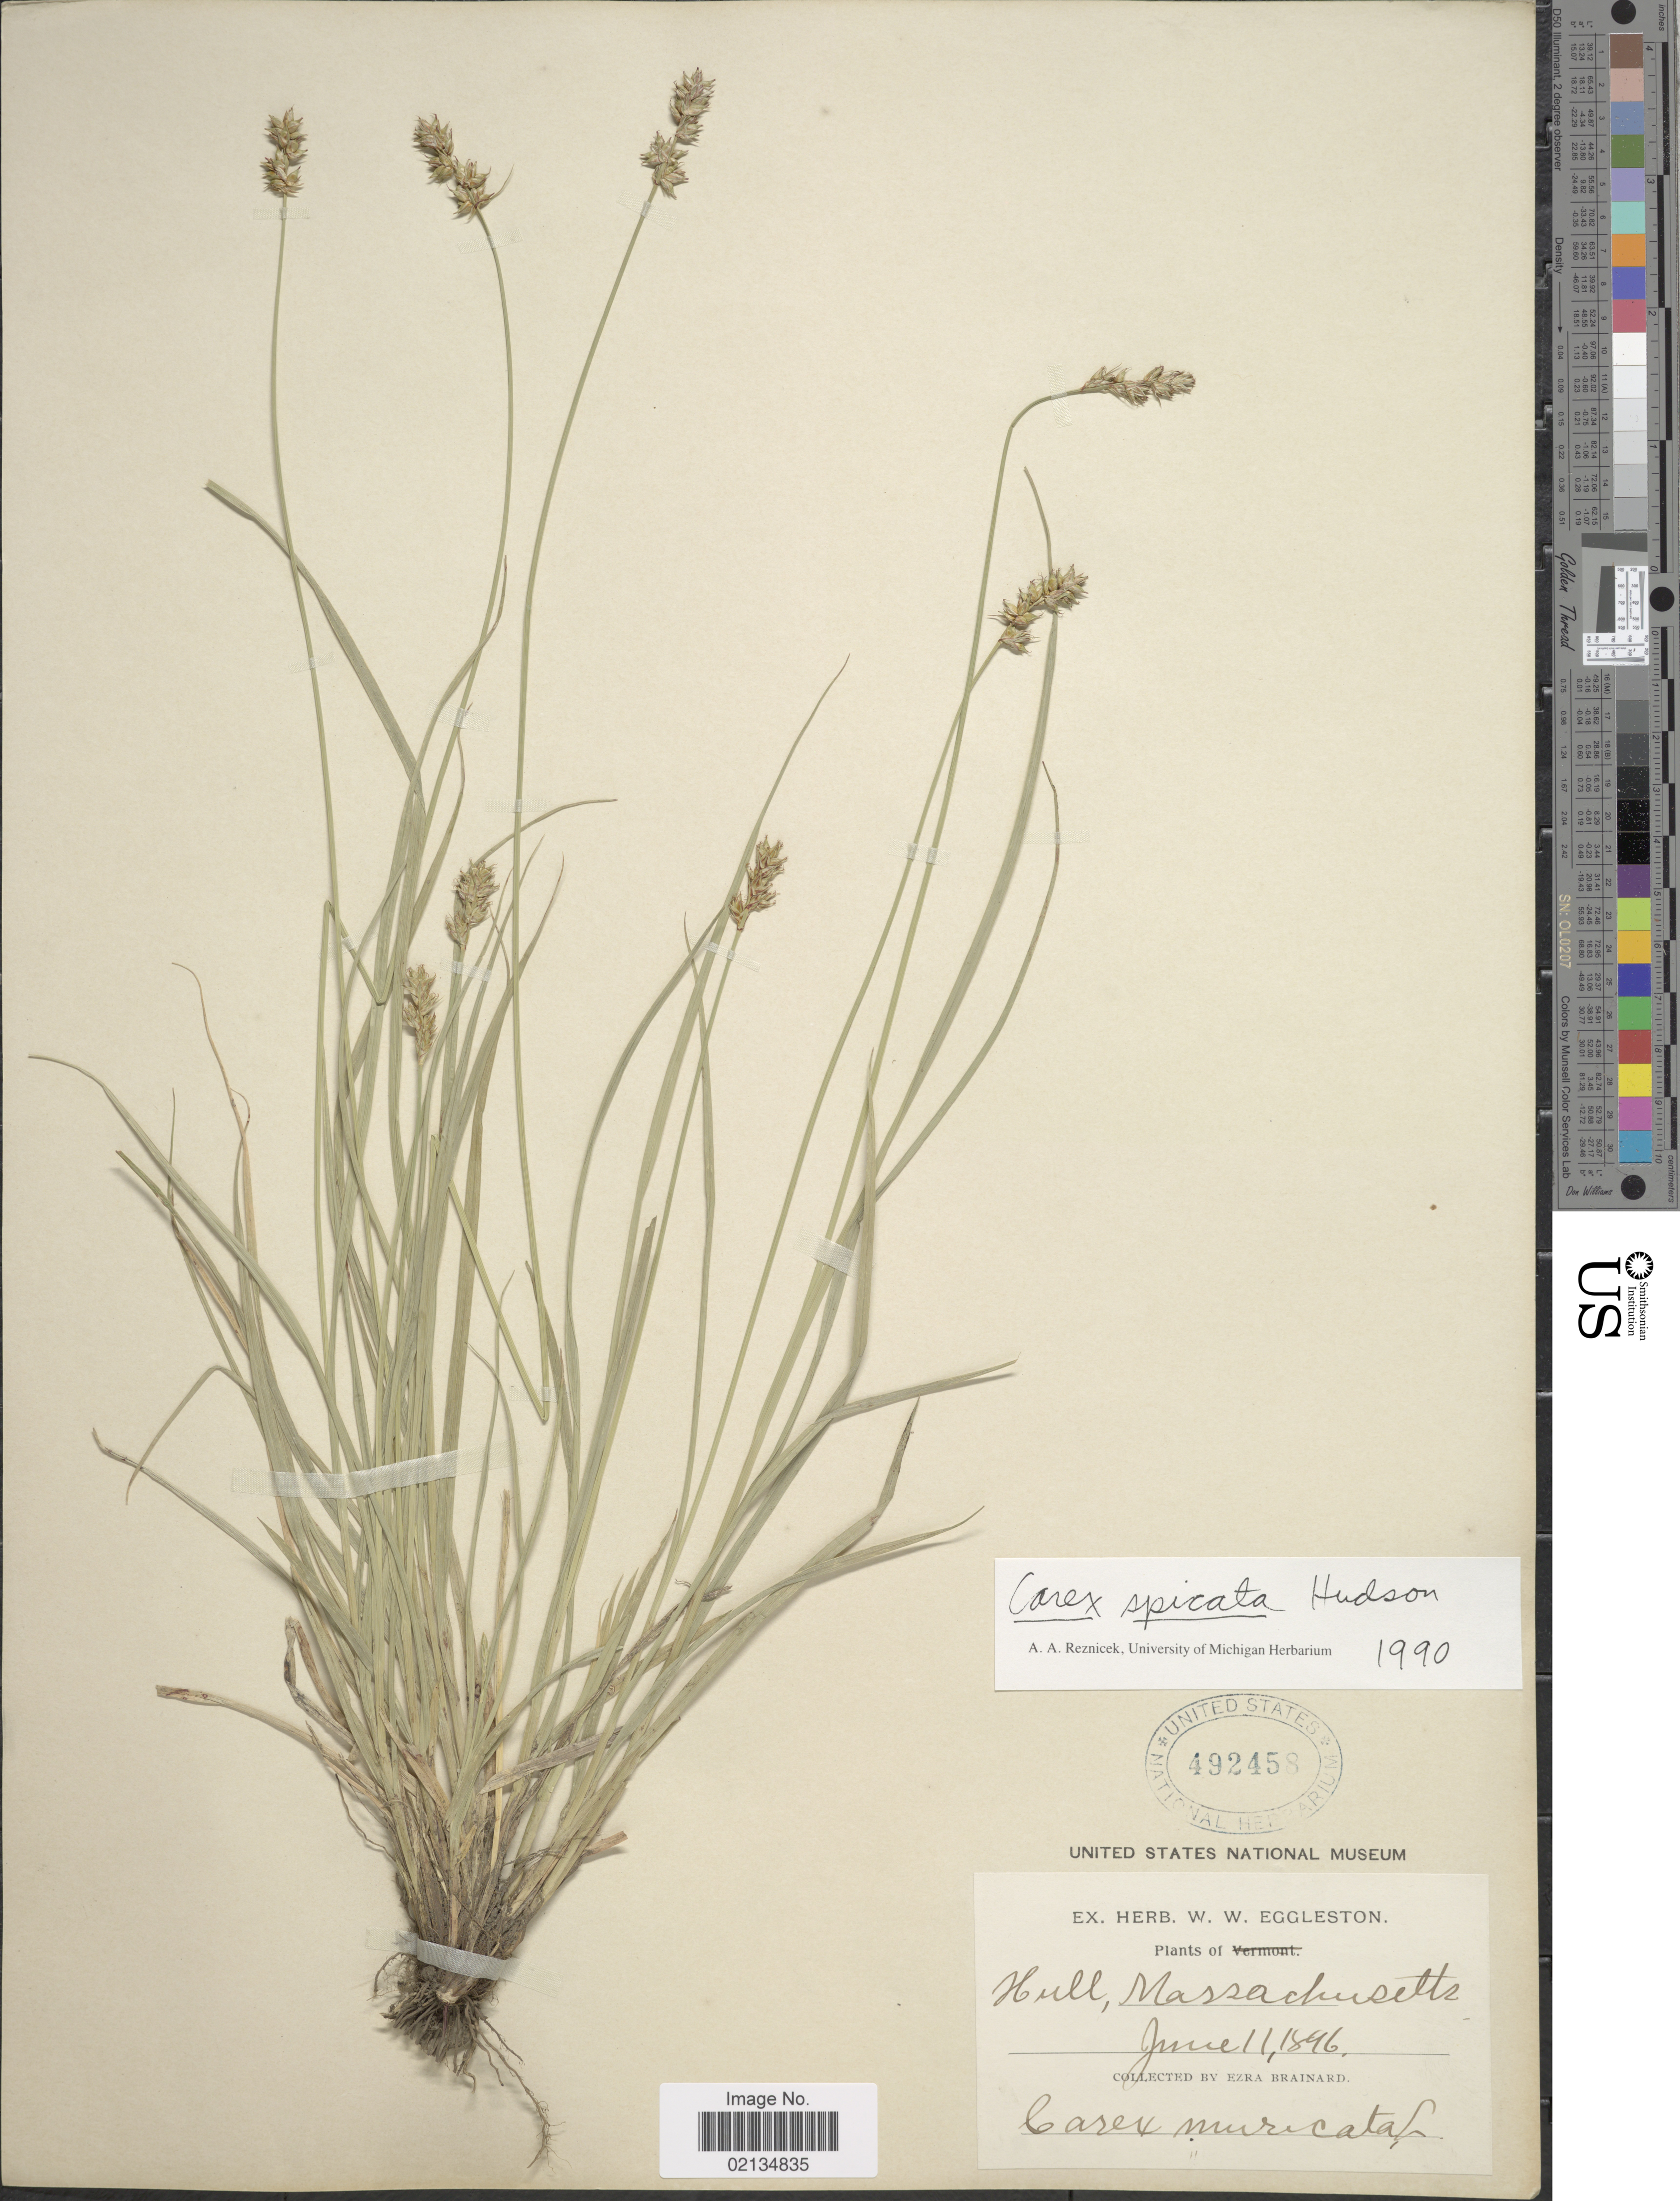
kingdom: Plantae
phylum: Tracheophyta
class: Liliopsida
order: Poales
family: Cyperaceae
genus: Carex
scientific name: Carex spicata subsp. spicata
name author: Huds.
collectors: E. Brainard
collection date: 1896-06-11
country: United States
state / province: Massachusetts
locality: Hull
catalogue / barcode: US 492458